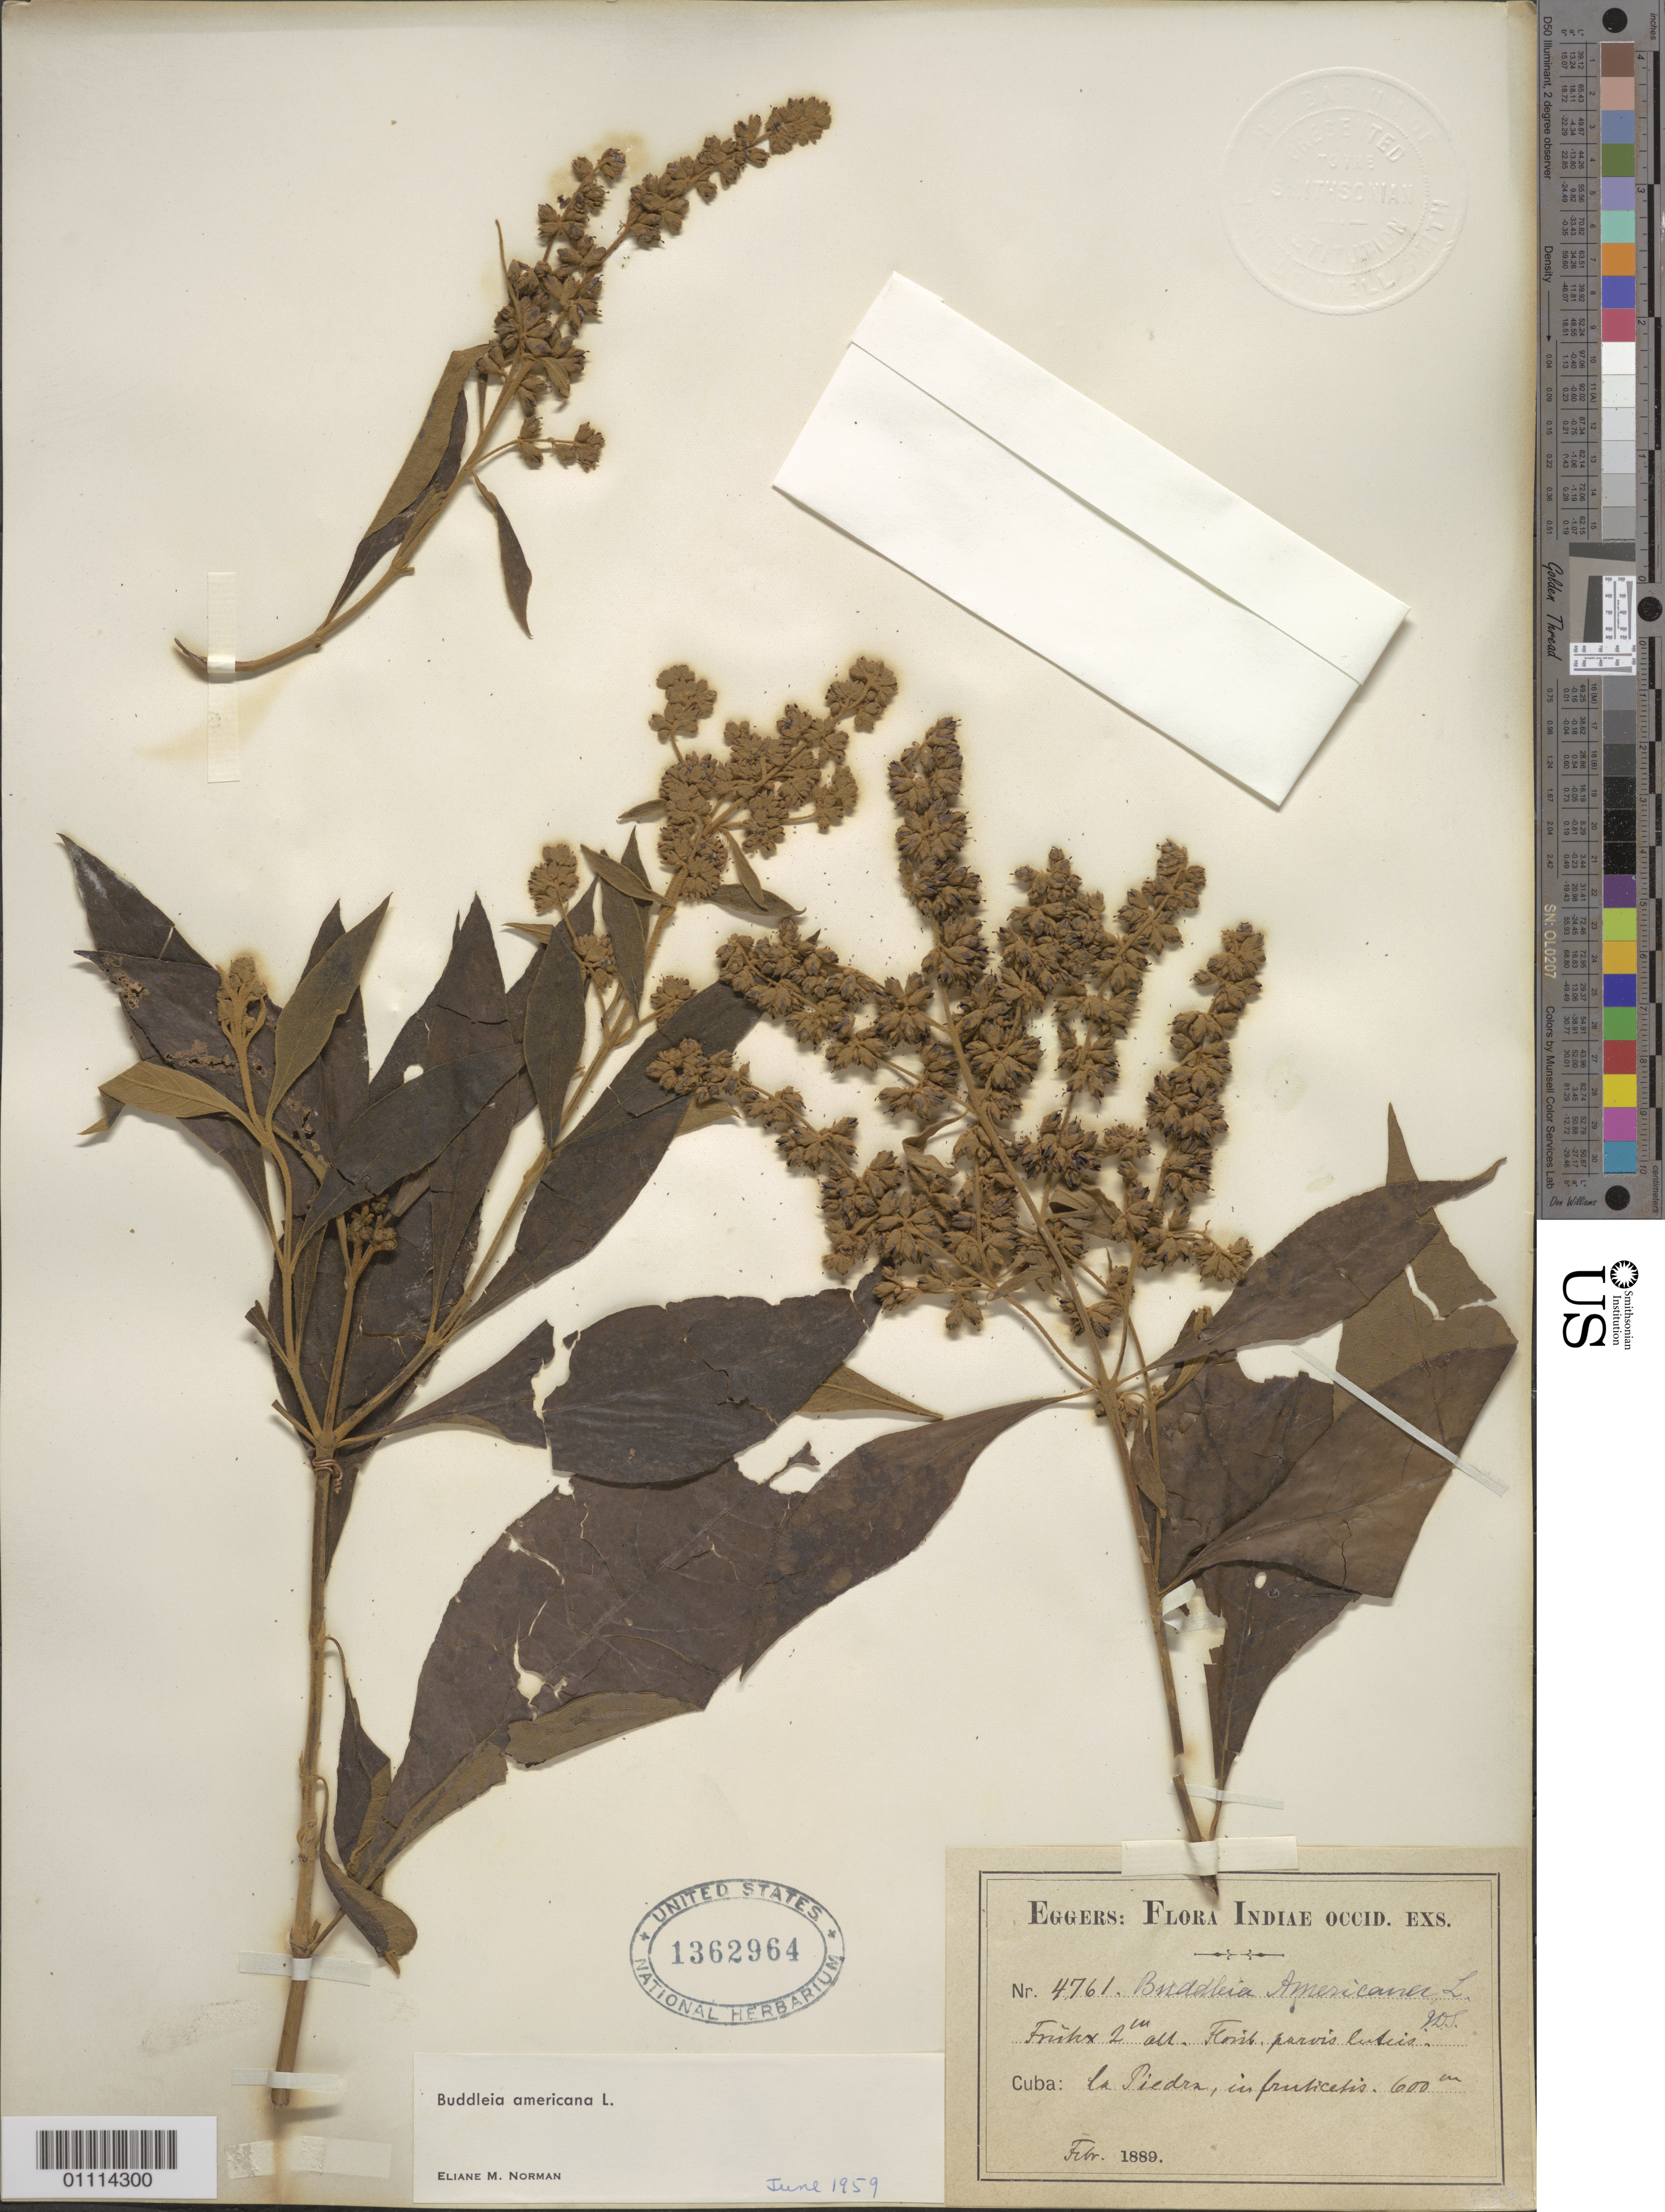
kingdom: Plantae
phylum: Tracheophyta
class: Magnoliopsida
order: Lamiales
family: Scrophulariaceae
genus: Buddleja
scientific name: Buddleja americana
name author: L.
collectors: H. F. A. von Eggers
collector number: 4761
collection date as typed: Feb 1889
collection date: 1889-02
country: Cuba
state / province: Santiago de Cuba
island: Cuba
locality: La Piedra, in fruticetis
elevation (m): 600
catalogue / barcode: US 1362964